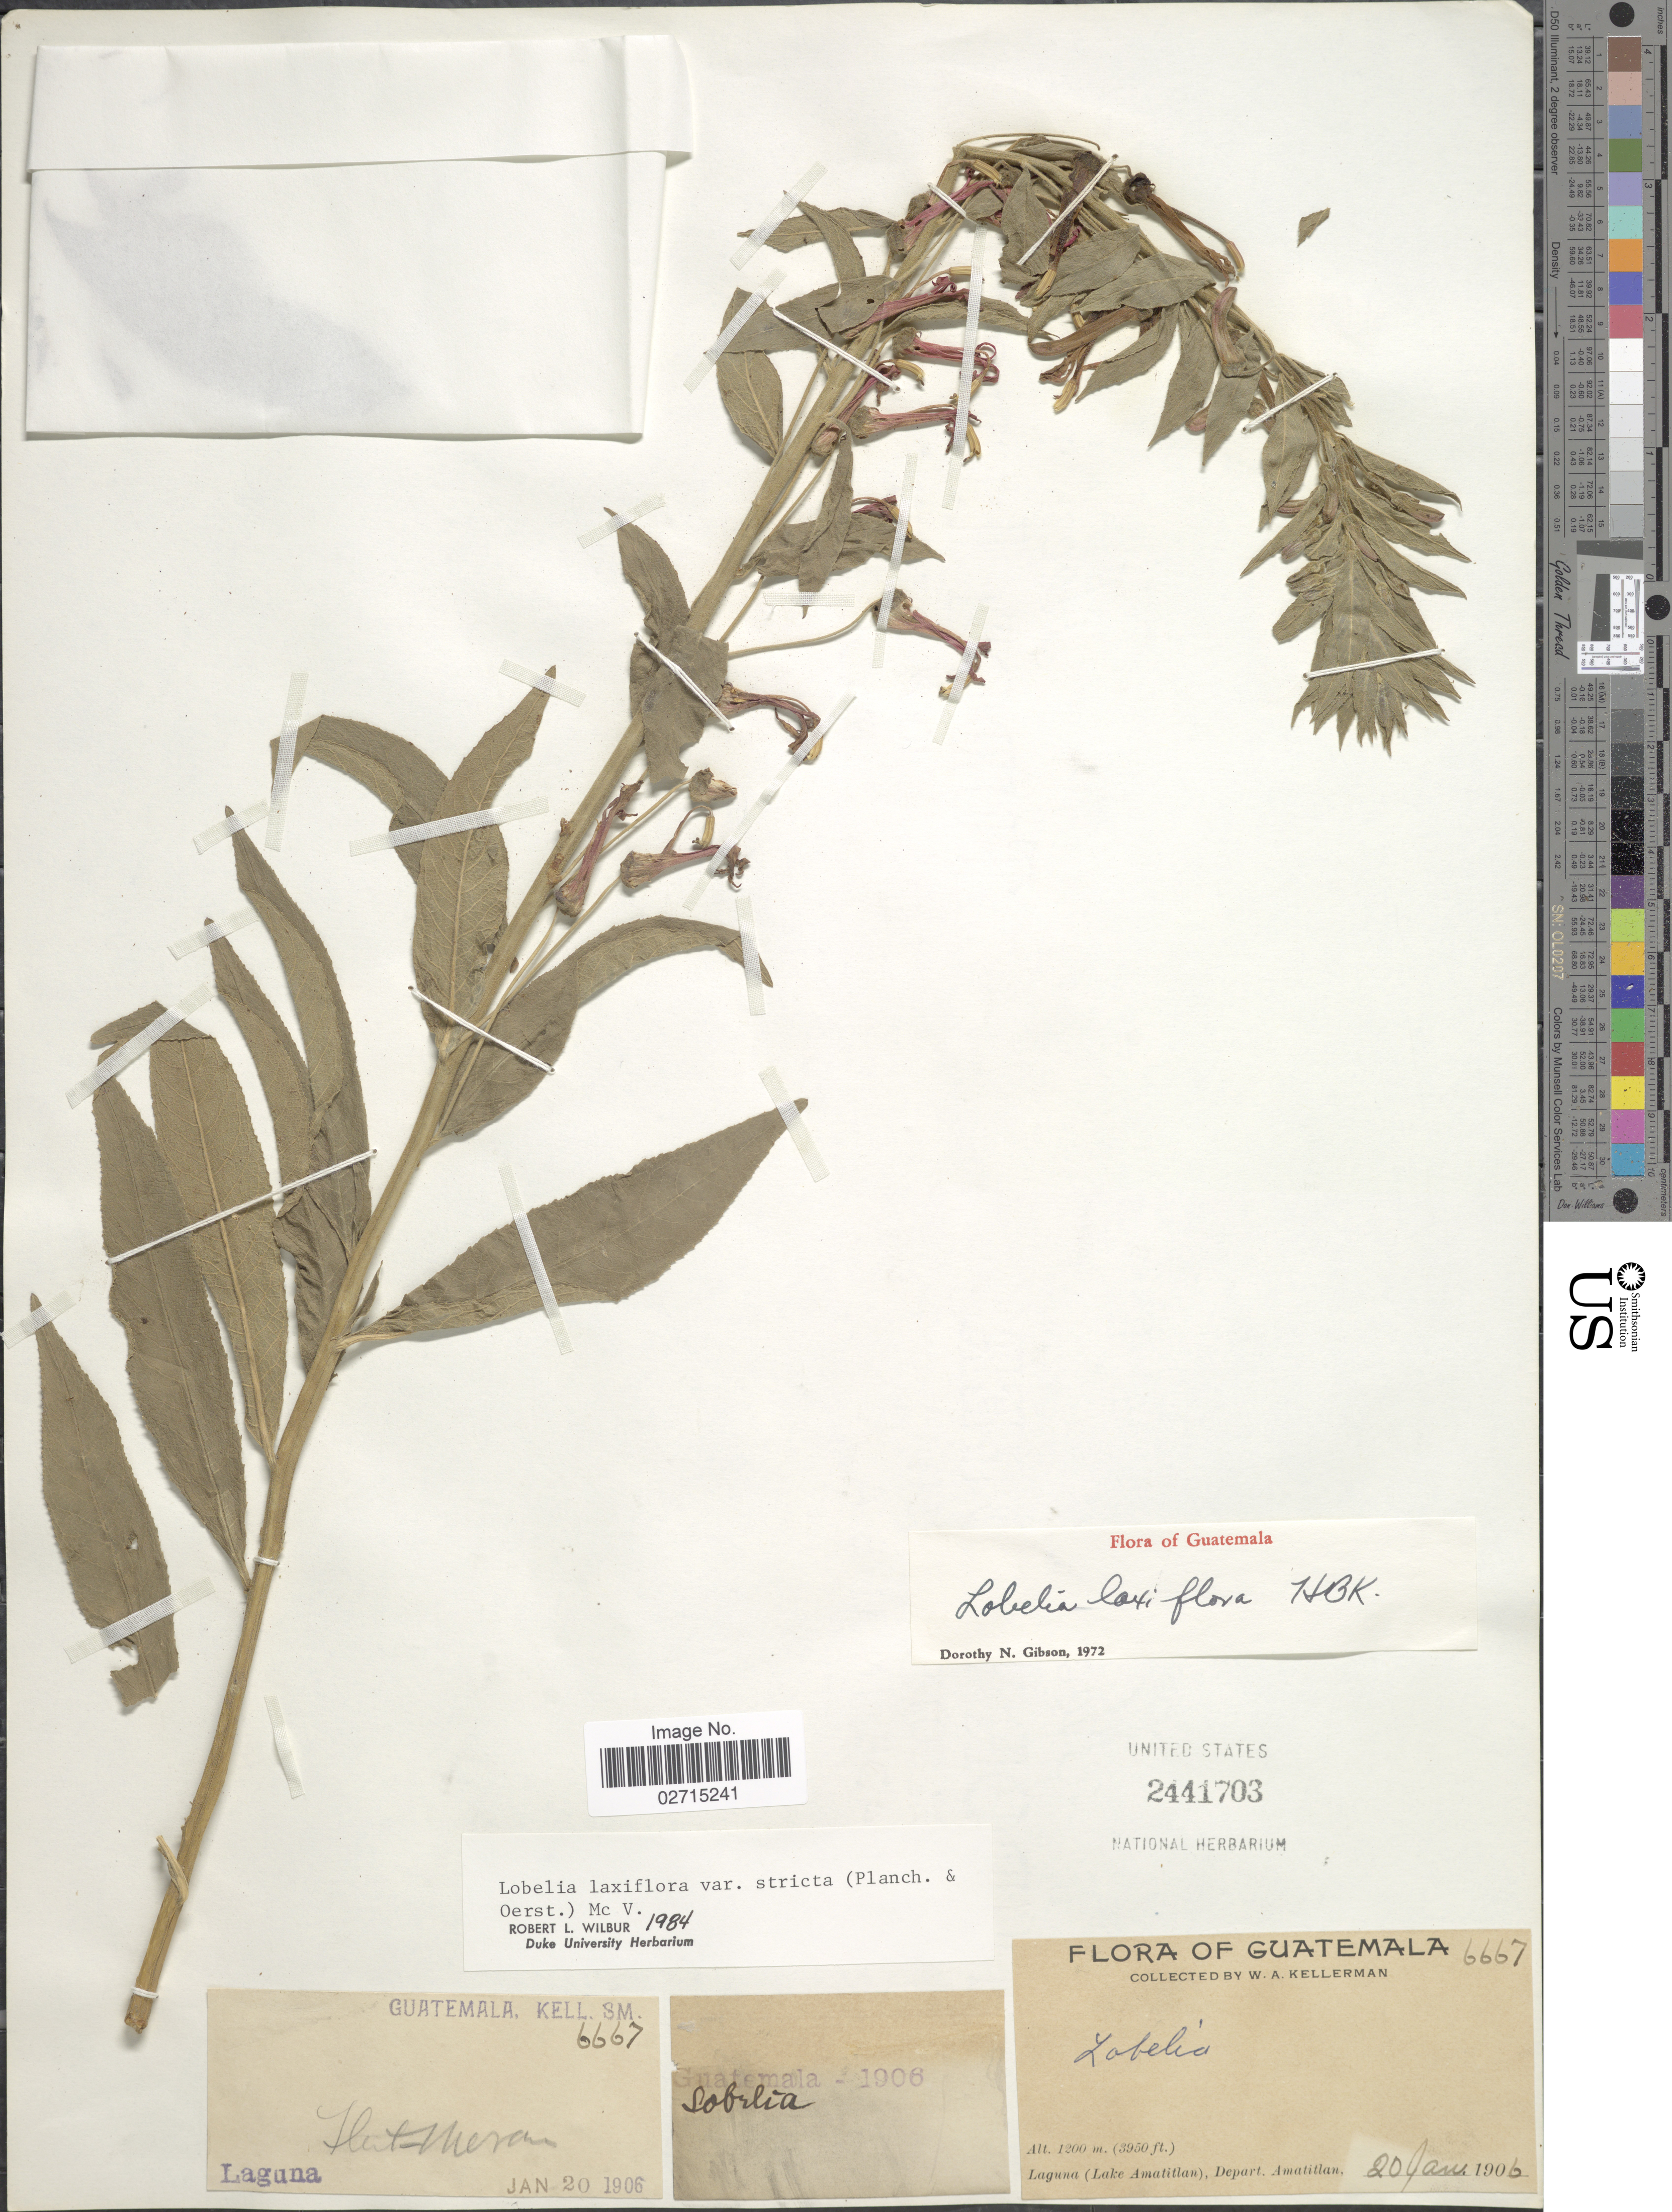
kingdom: Plantae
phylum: Tracheophyta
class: Magnoliopsida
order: Asterales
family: Campanulaceae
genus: Lobelia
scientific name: Lobelia laxiflora var. stricta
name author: (Planch. & Oerst.) McVaugh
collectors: W. Kellerman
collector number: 6667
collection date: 1906-01-20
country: Guatemala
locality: Laguna (Lake Amatitlan), Depart Amatitlan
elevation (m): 1204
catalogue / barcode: US 2441703